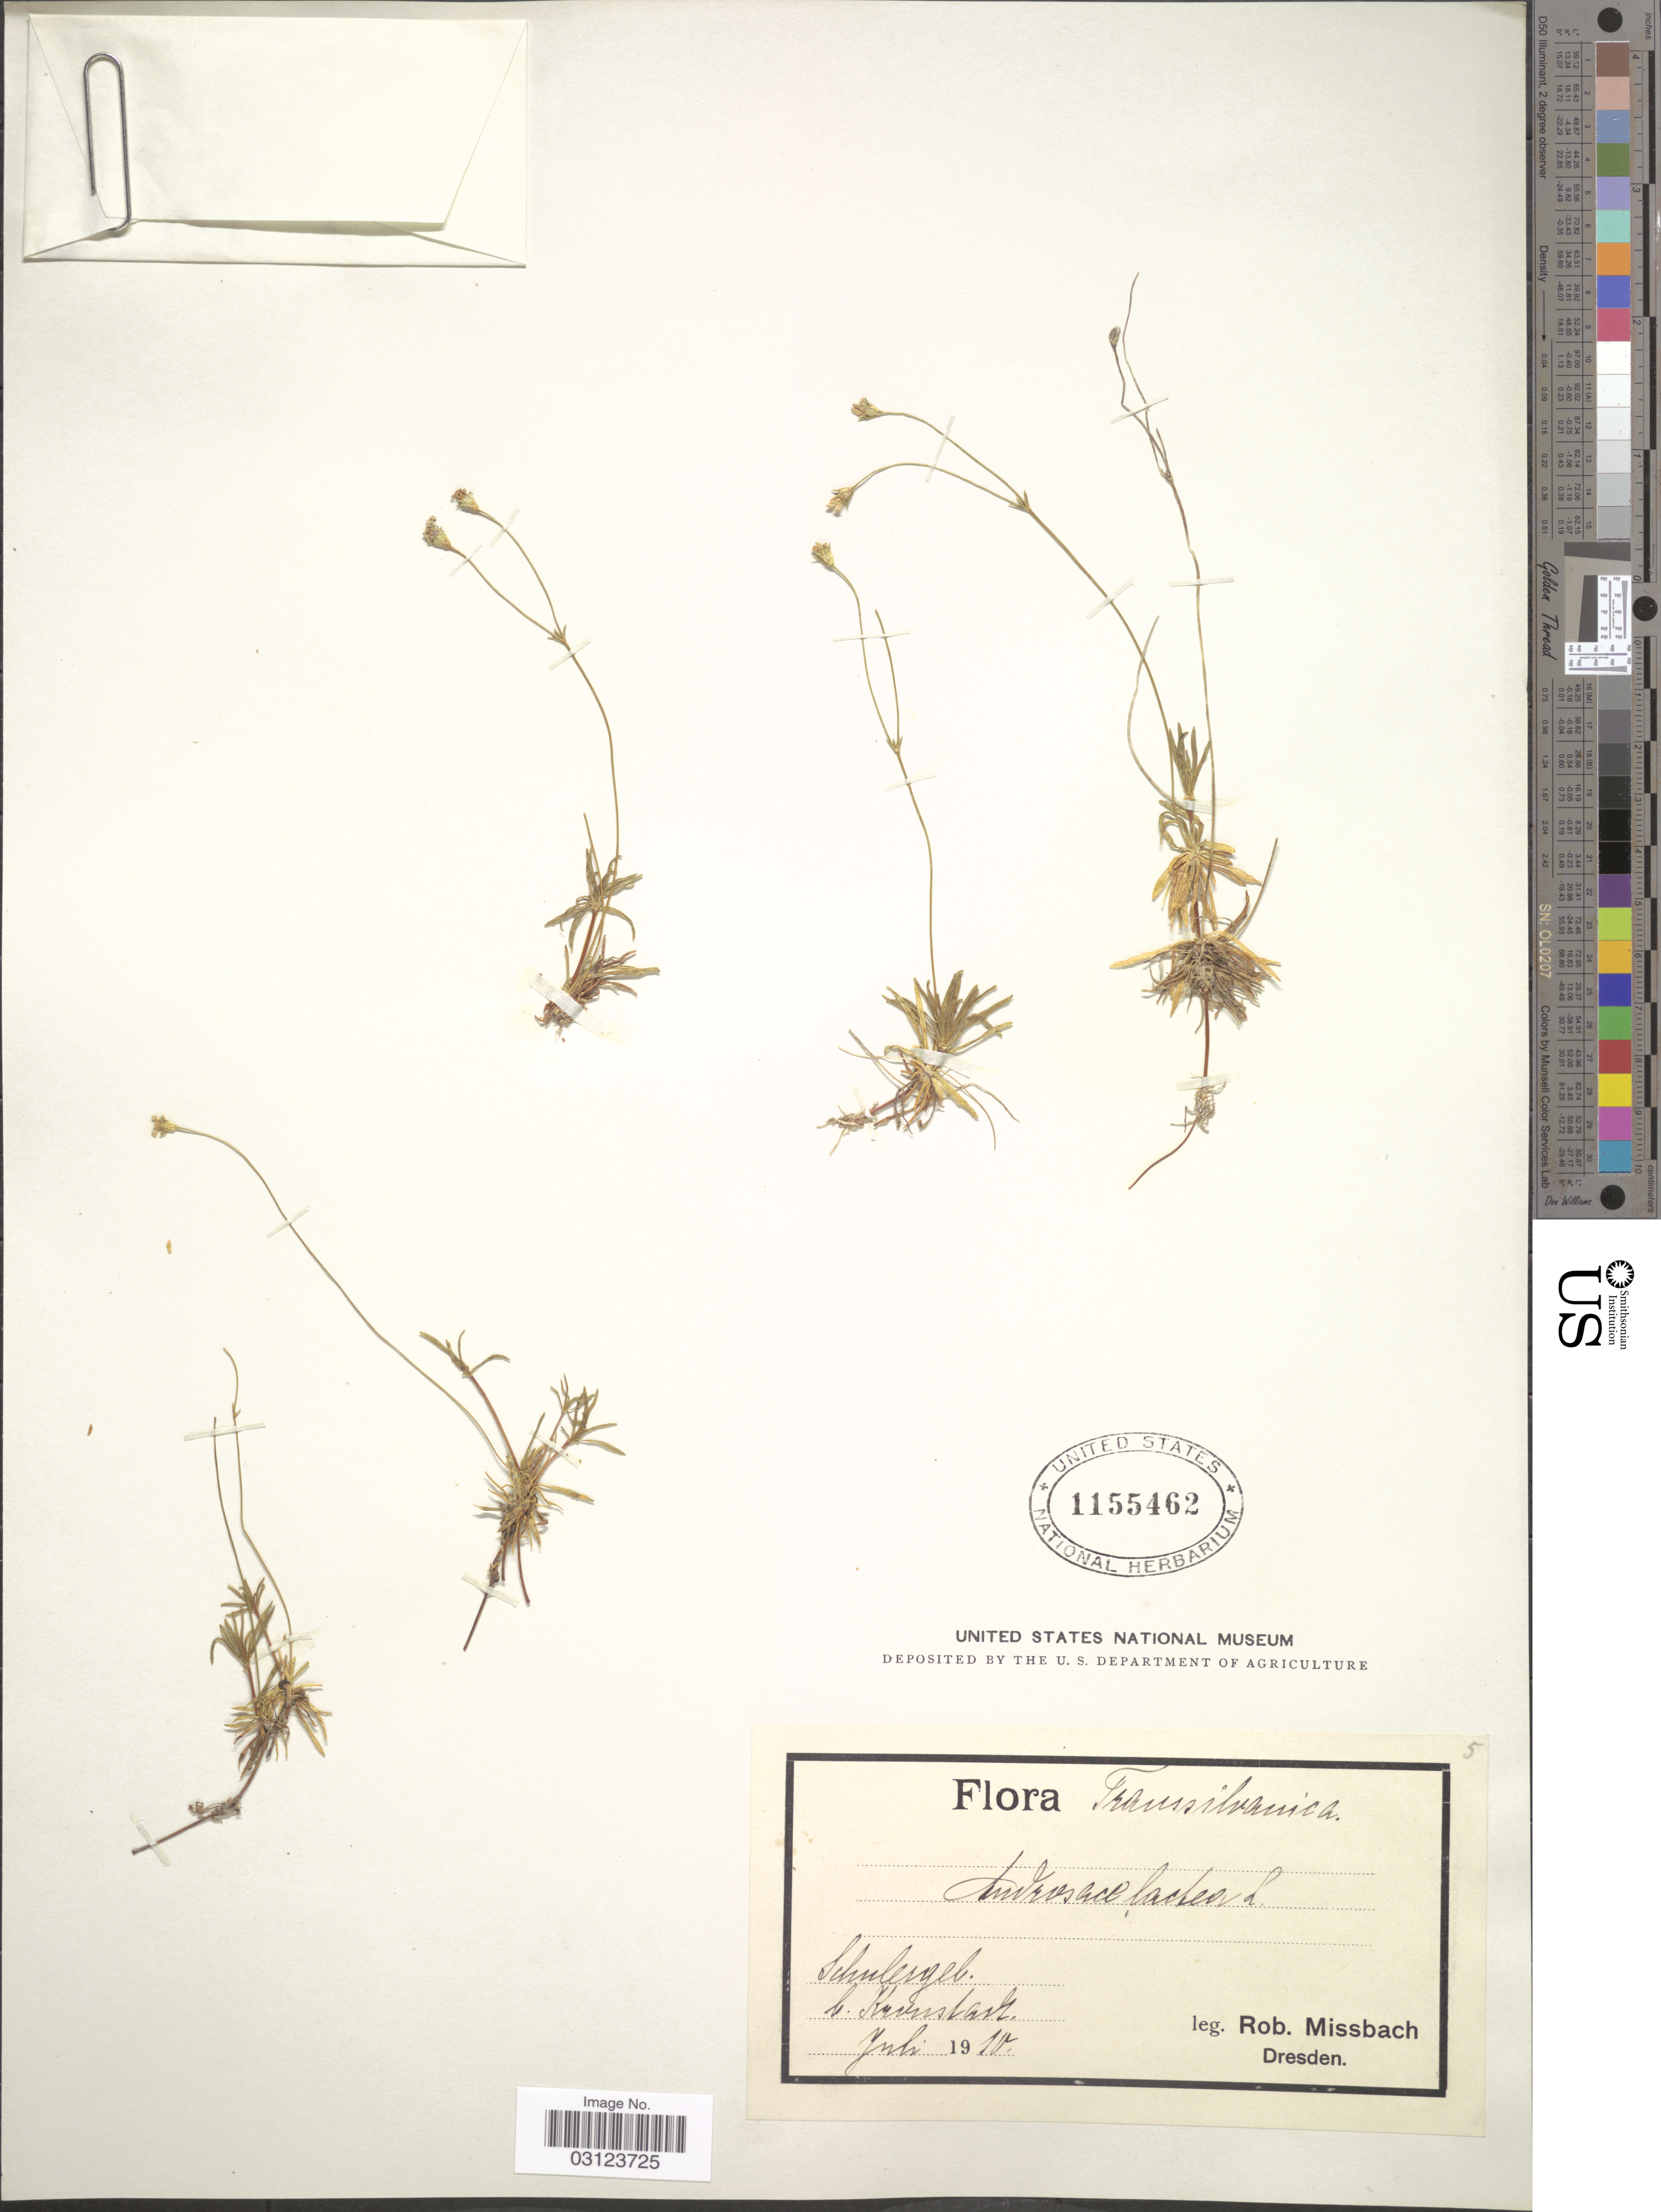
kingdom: Plantae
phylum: Tracheophyta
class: Magnoliopsida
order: Ericales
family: Primulaceae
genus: Androsace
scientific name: Androsace lactea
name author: L.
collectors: R. Missbach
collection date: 1910-07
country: Romania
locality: Transsilvanica. Schulergeb. b. Ruvuslark [interpreted].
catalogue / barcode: US 1155462